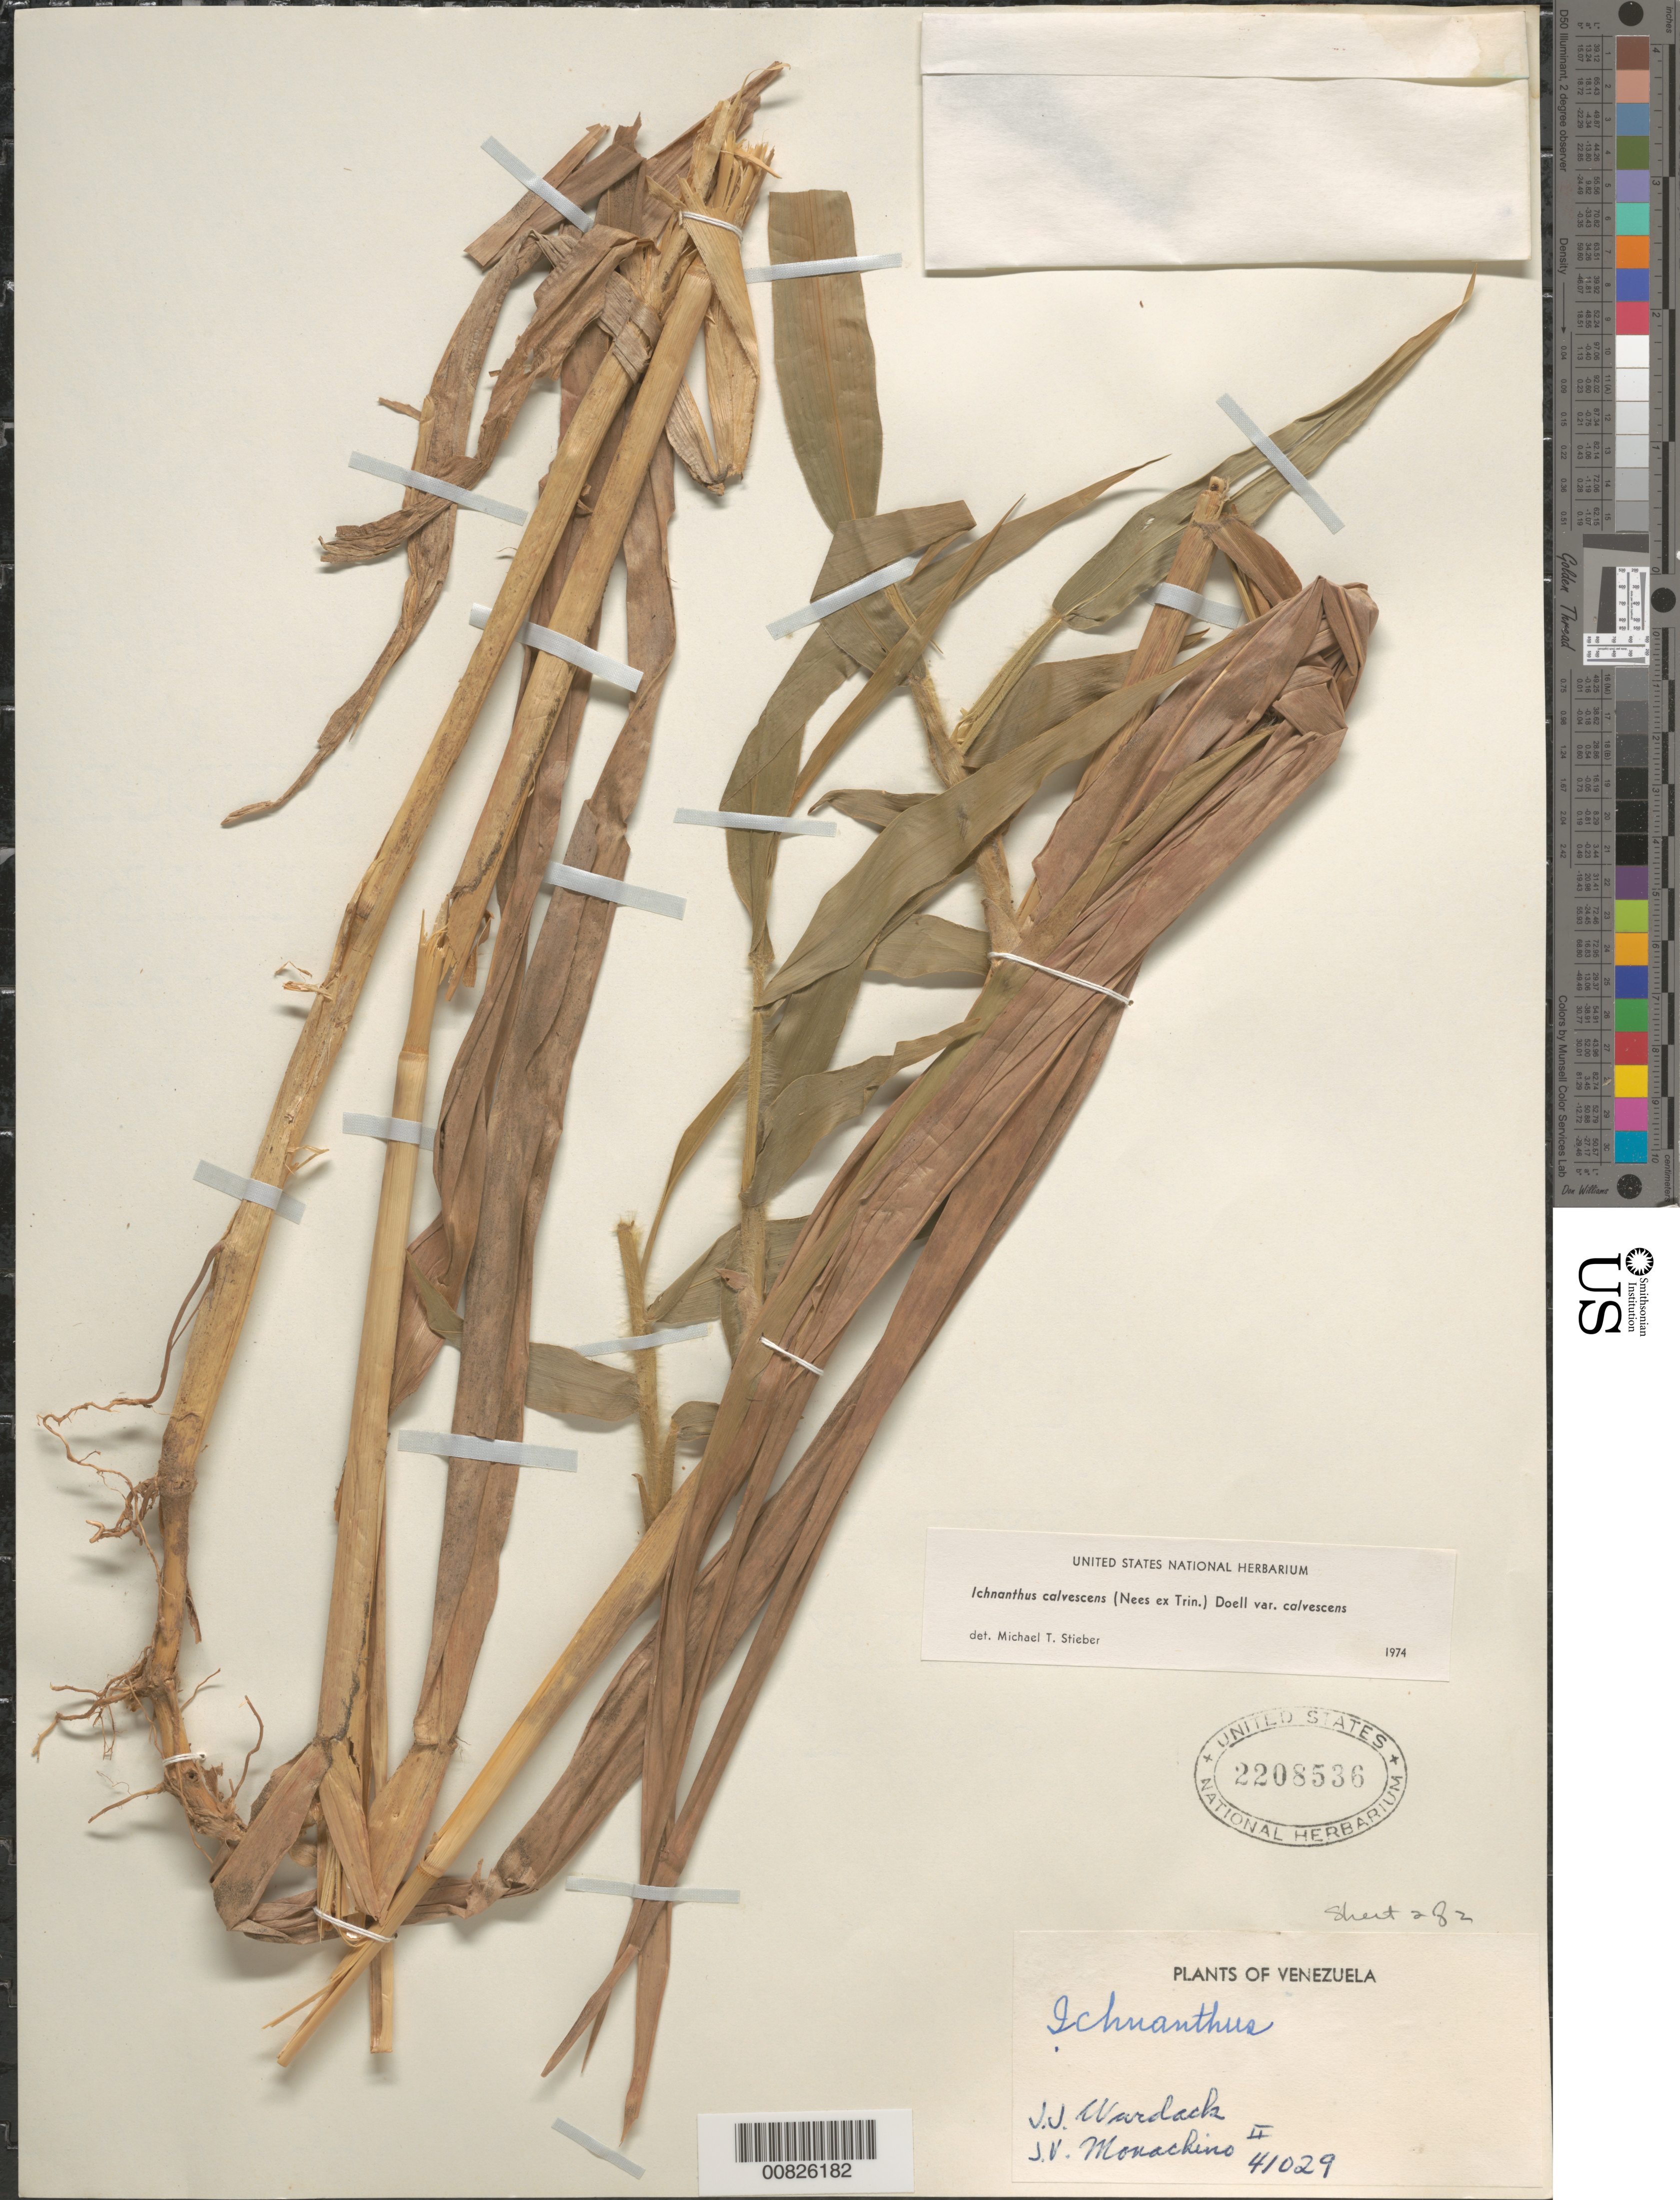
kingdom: Plantae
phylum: Tracheophyta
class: Liliopsida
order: Poales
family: Poaceae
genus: Ichnanthus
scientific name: Ichnanthus calvescens var. calvescens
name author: (Nees ex Trin.) Döll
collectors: J. J. Wurdack & J. V. Monachino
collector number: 41029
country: Venezuela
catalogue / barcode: US 2208536